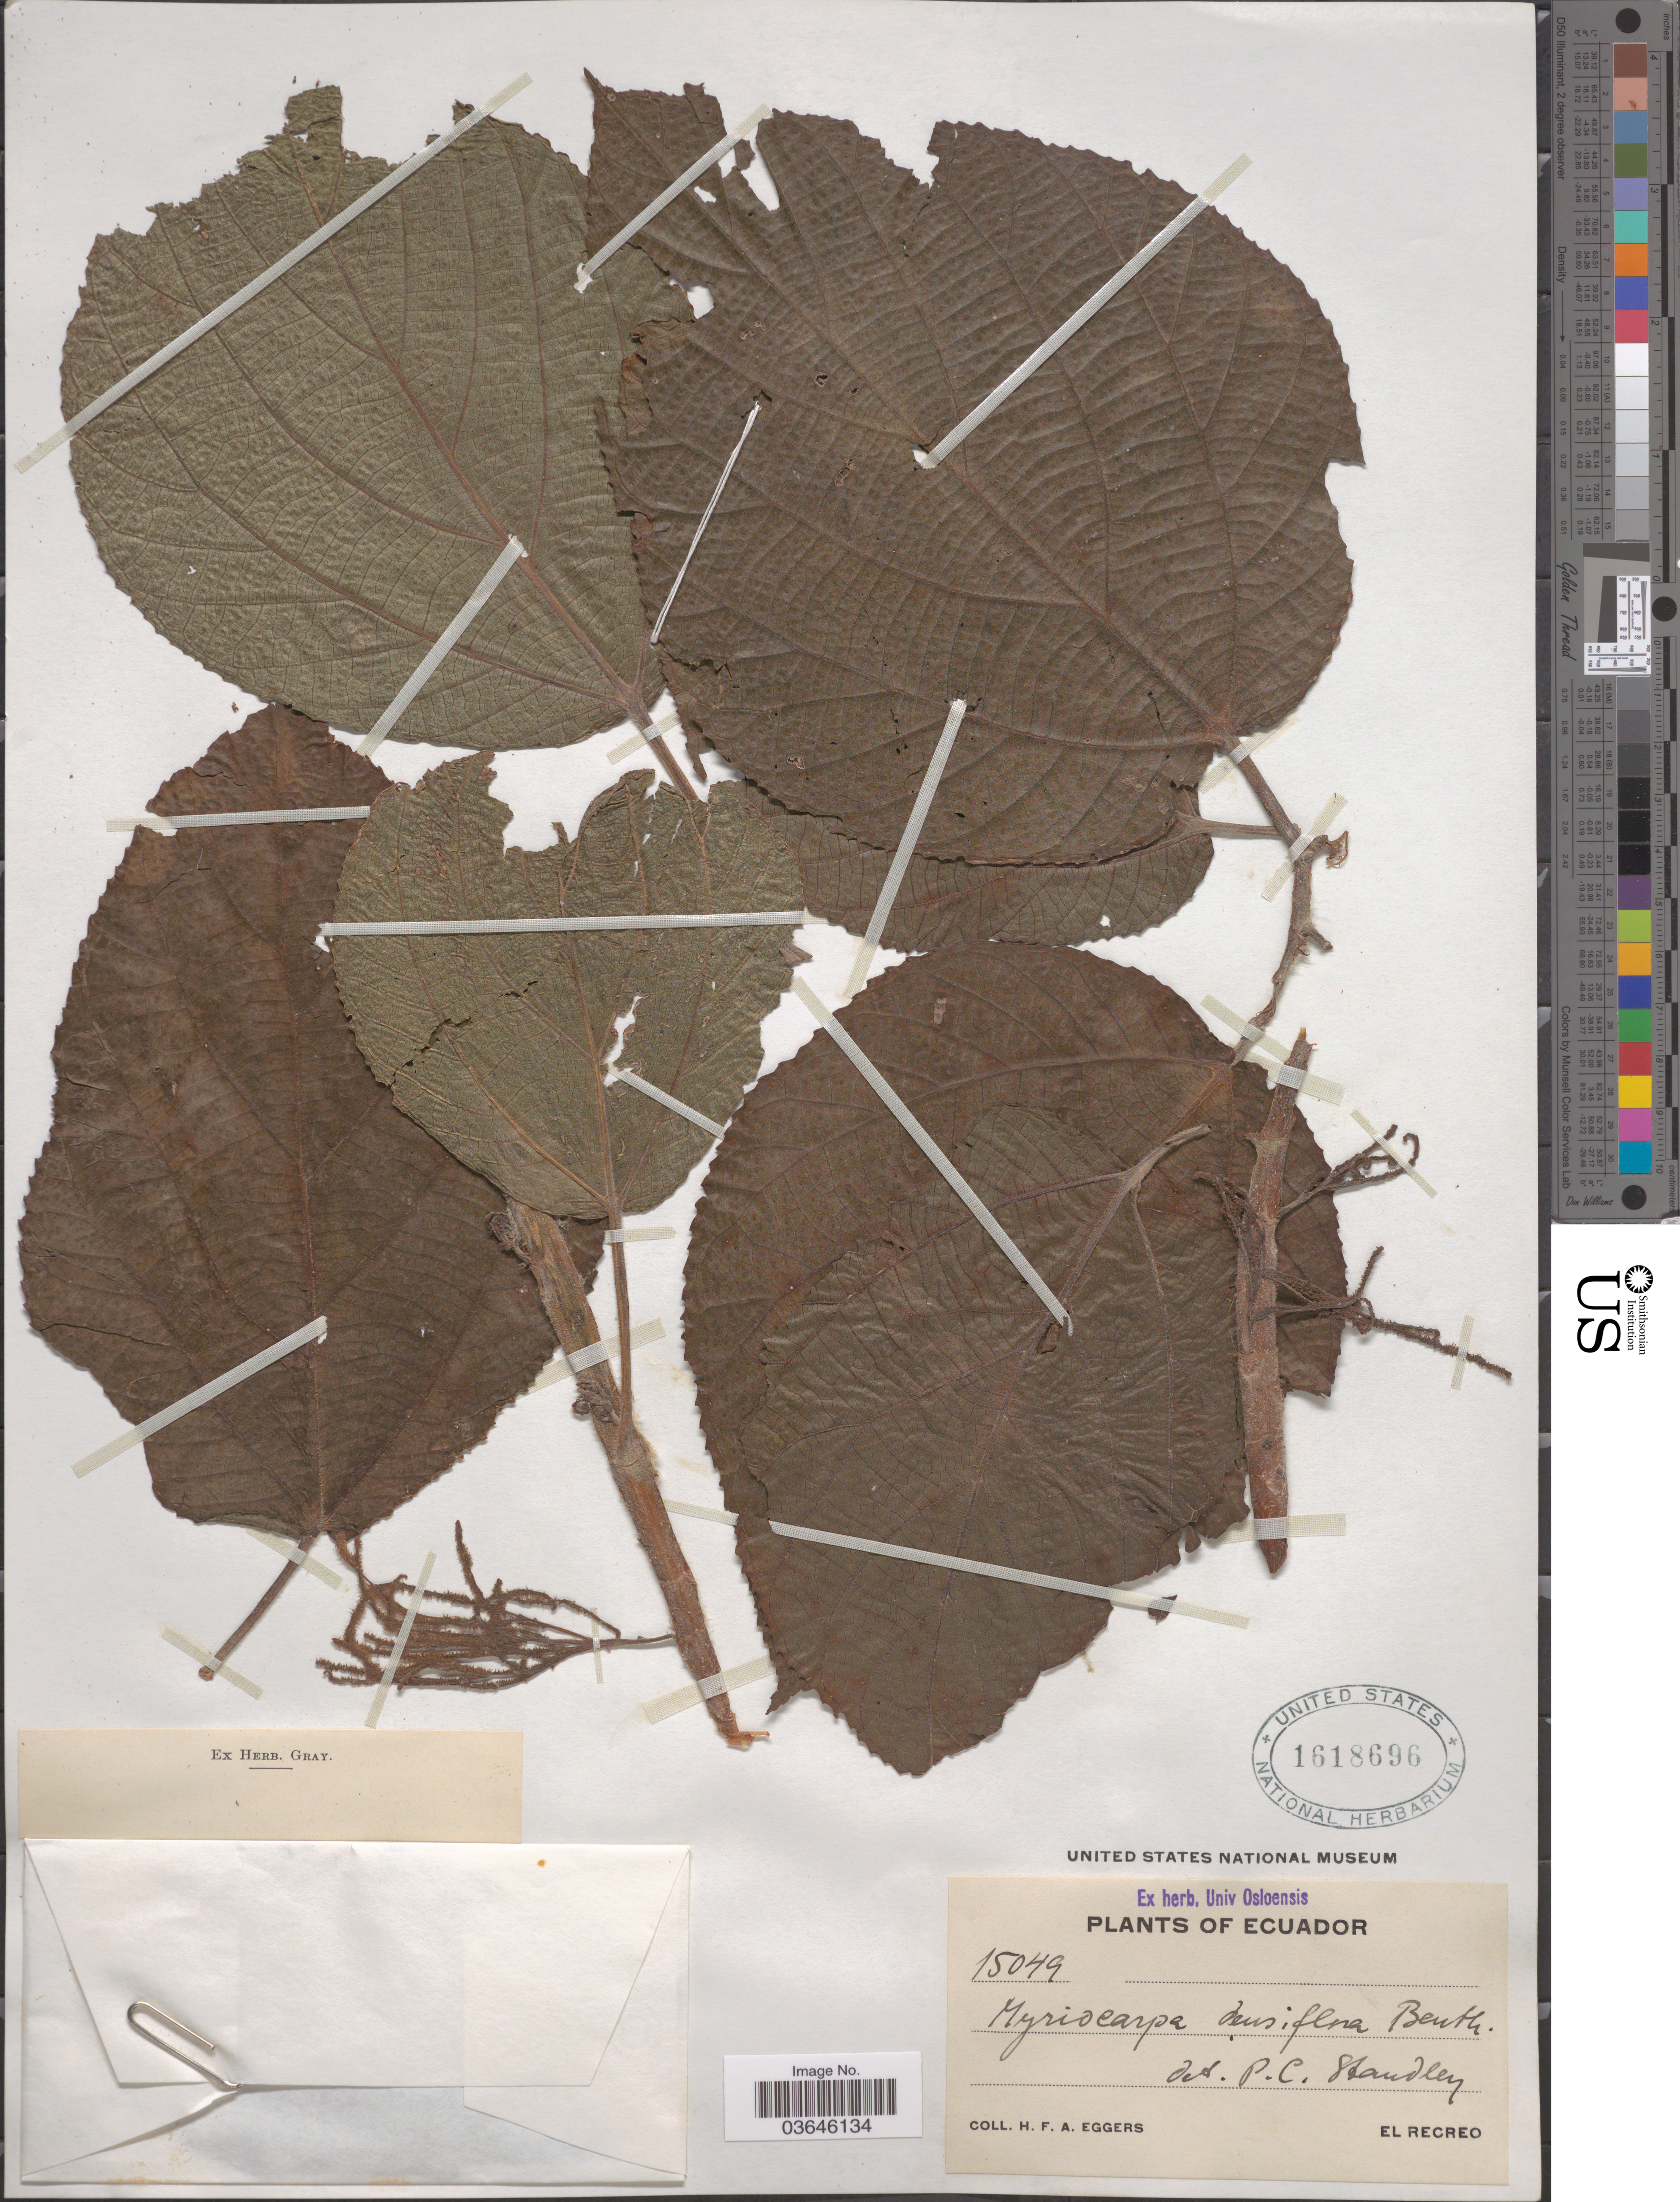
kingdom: Plantae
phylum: Tracheophyta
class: Magnoliopsida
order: Rosales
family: Urticaceae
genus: Myriocarpa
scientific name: Myriocarpa stipitata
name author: Benth.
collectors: H. Eggers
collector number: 15049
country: Ecuador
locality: El Recreo.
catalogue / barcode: US 1618696